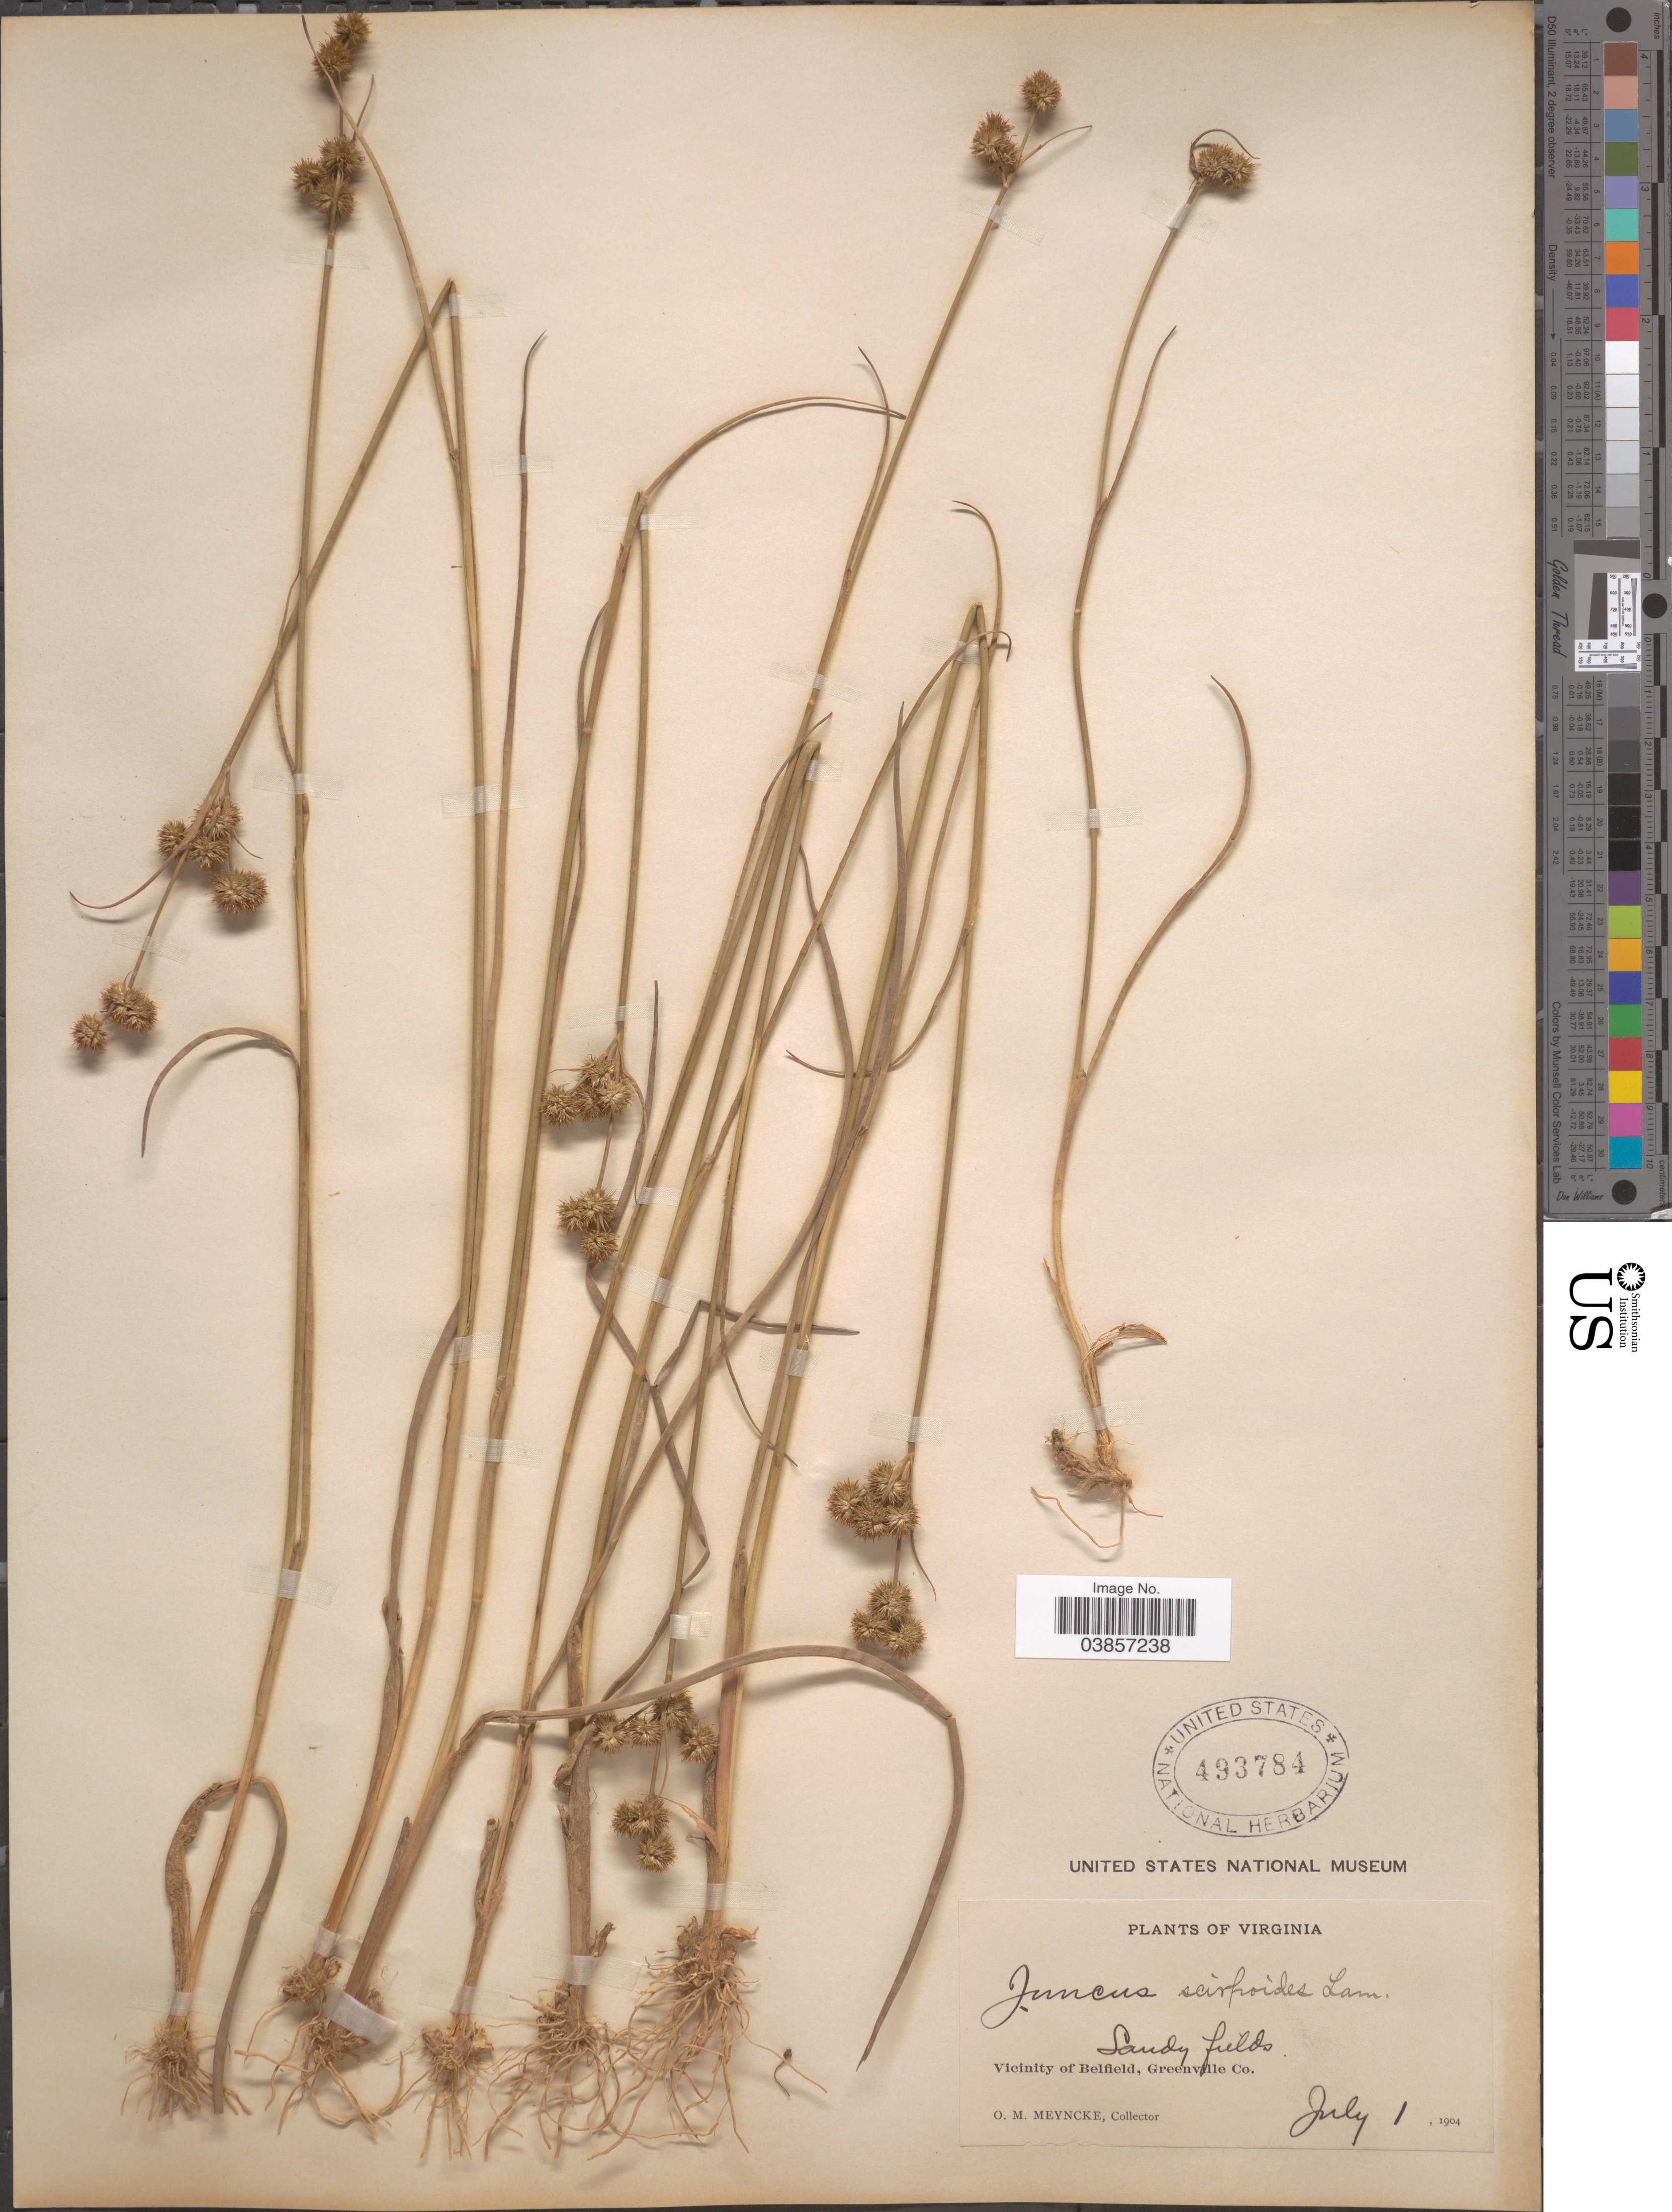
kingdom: Plantae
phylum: Tracheophyta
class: Liliopsida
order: Poales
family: Juncaceae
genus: Juncus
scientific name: Juncus scirpoides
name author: Lam.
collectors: O. Meyncke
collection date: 1904-07-01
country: United States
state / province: Virginia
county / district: Greensville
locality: Vicinity of Belfield, Greenville Co.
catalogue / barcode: US 493784